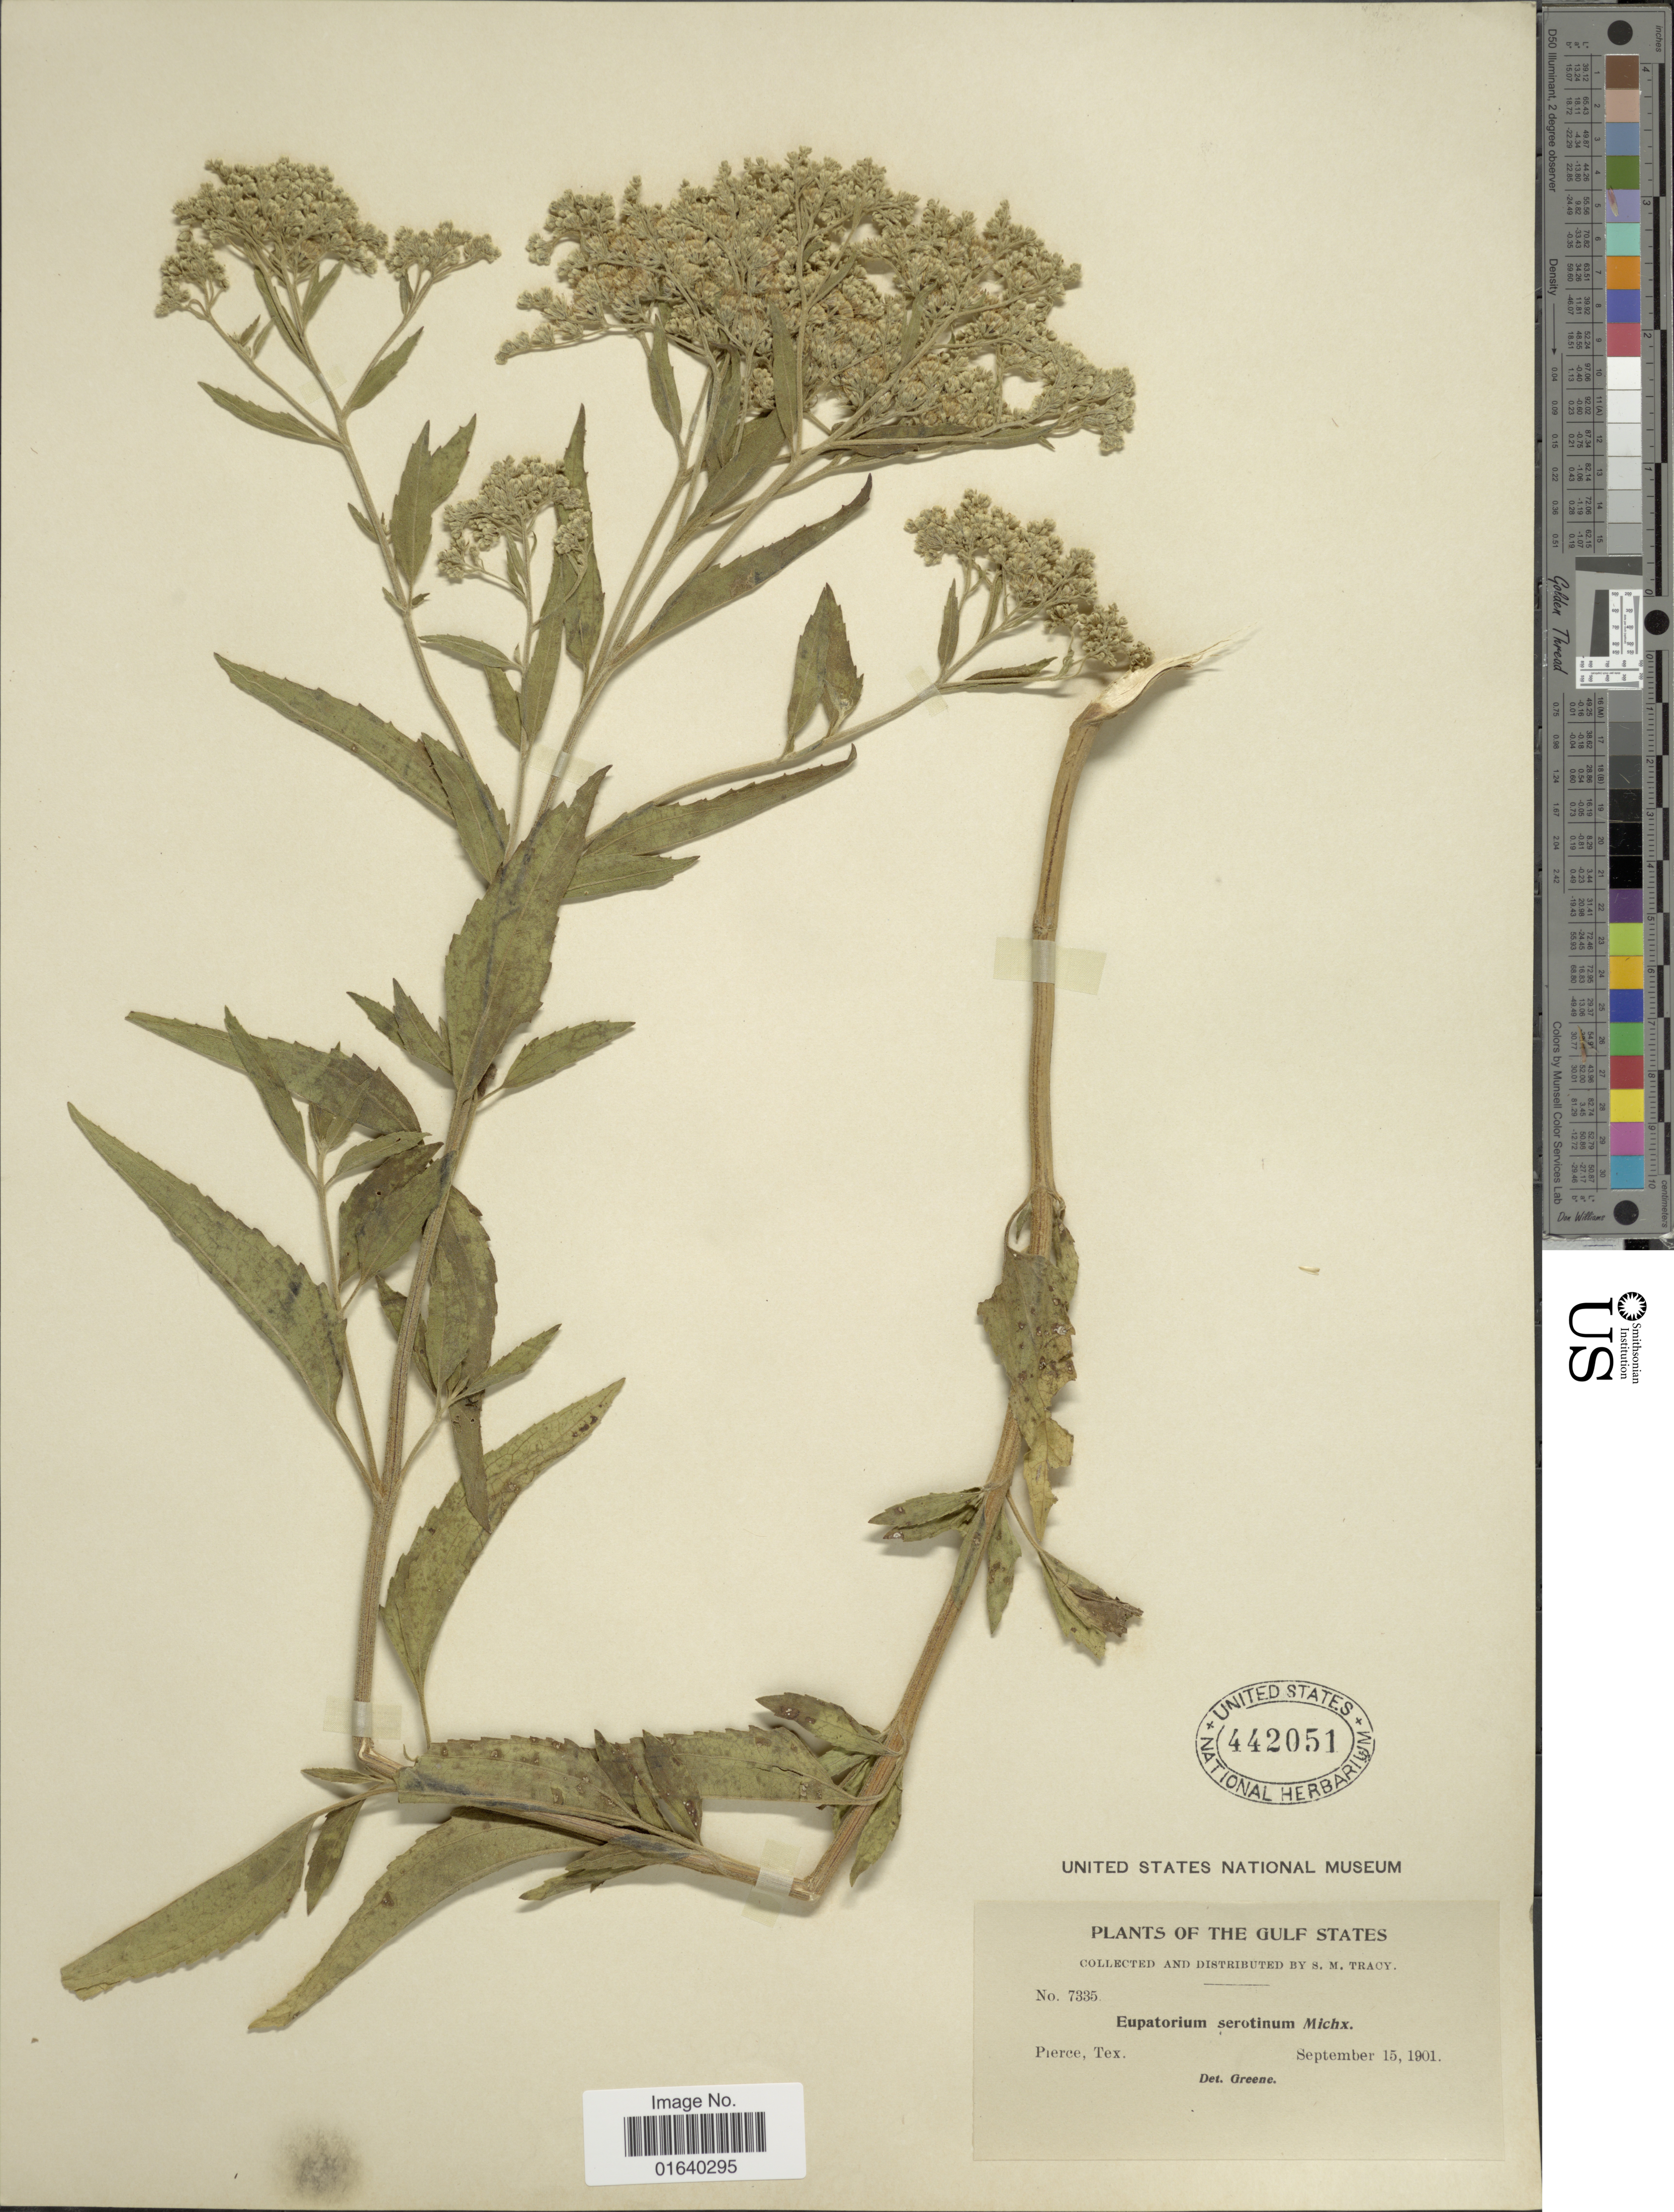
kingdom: Plantae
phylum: Tracheophyta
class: Magnoliopsida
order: Asterales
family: Asteraceae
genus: Eupatorium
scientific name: Eupatorium serotinum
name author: Michx.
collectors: S. M. Tracy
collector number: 7335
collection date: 1901-09-15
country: United States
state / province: Texas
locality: The Gulf States, Pierce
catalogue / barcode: US 442051